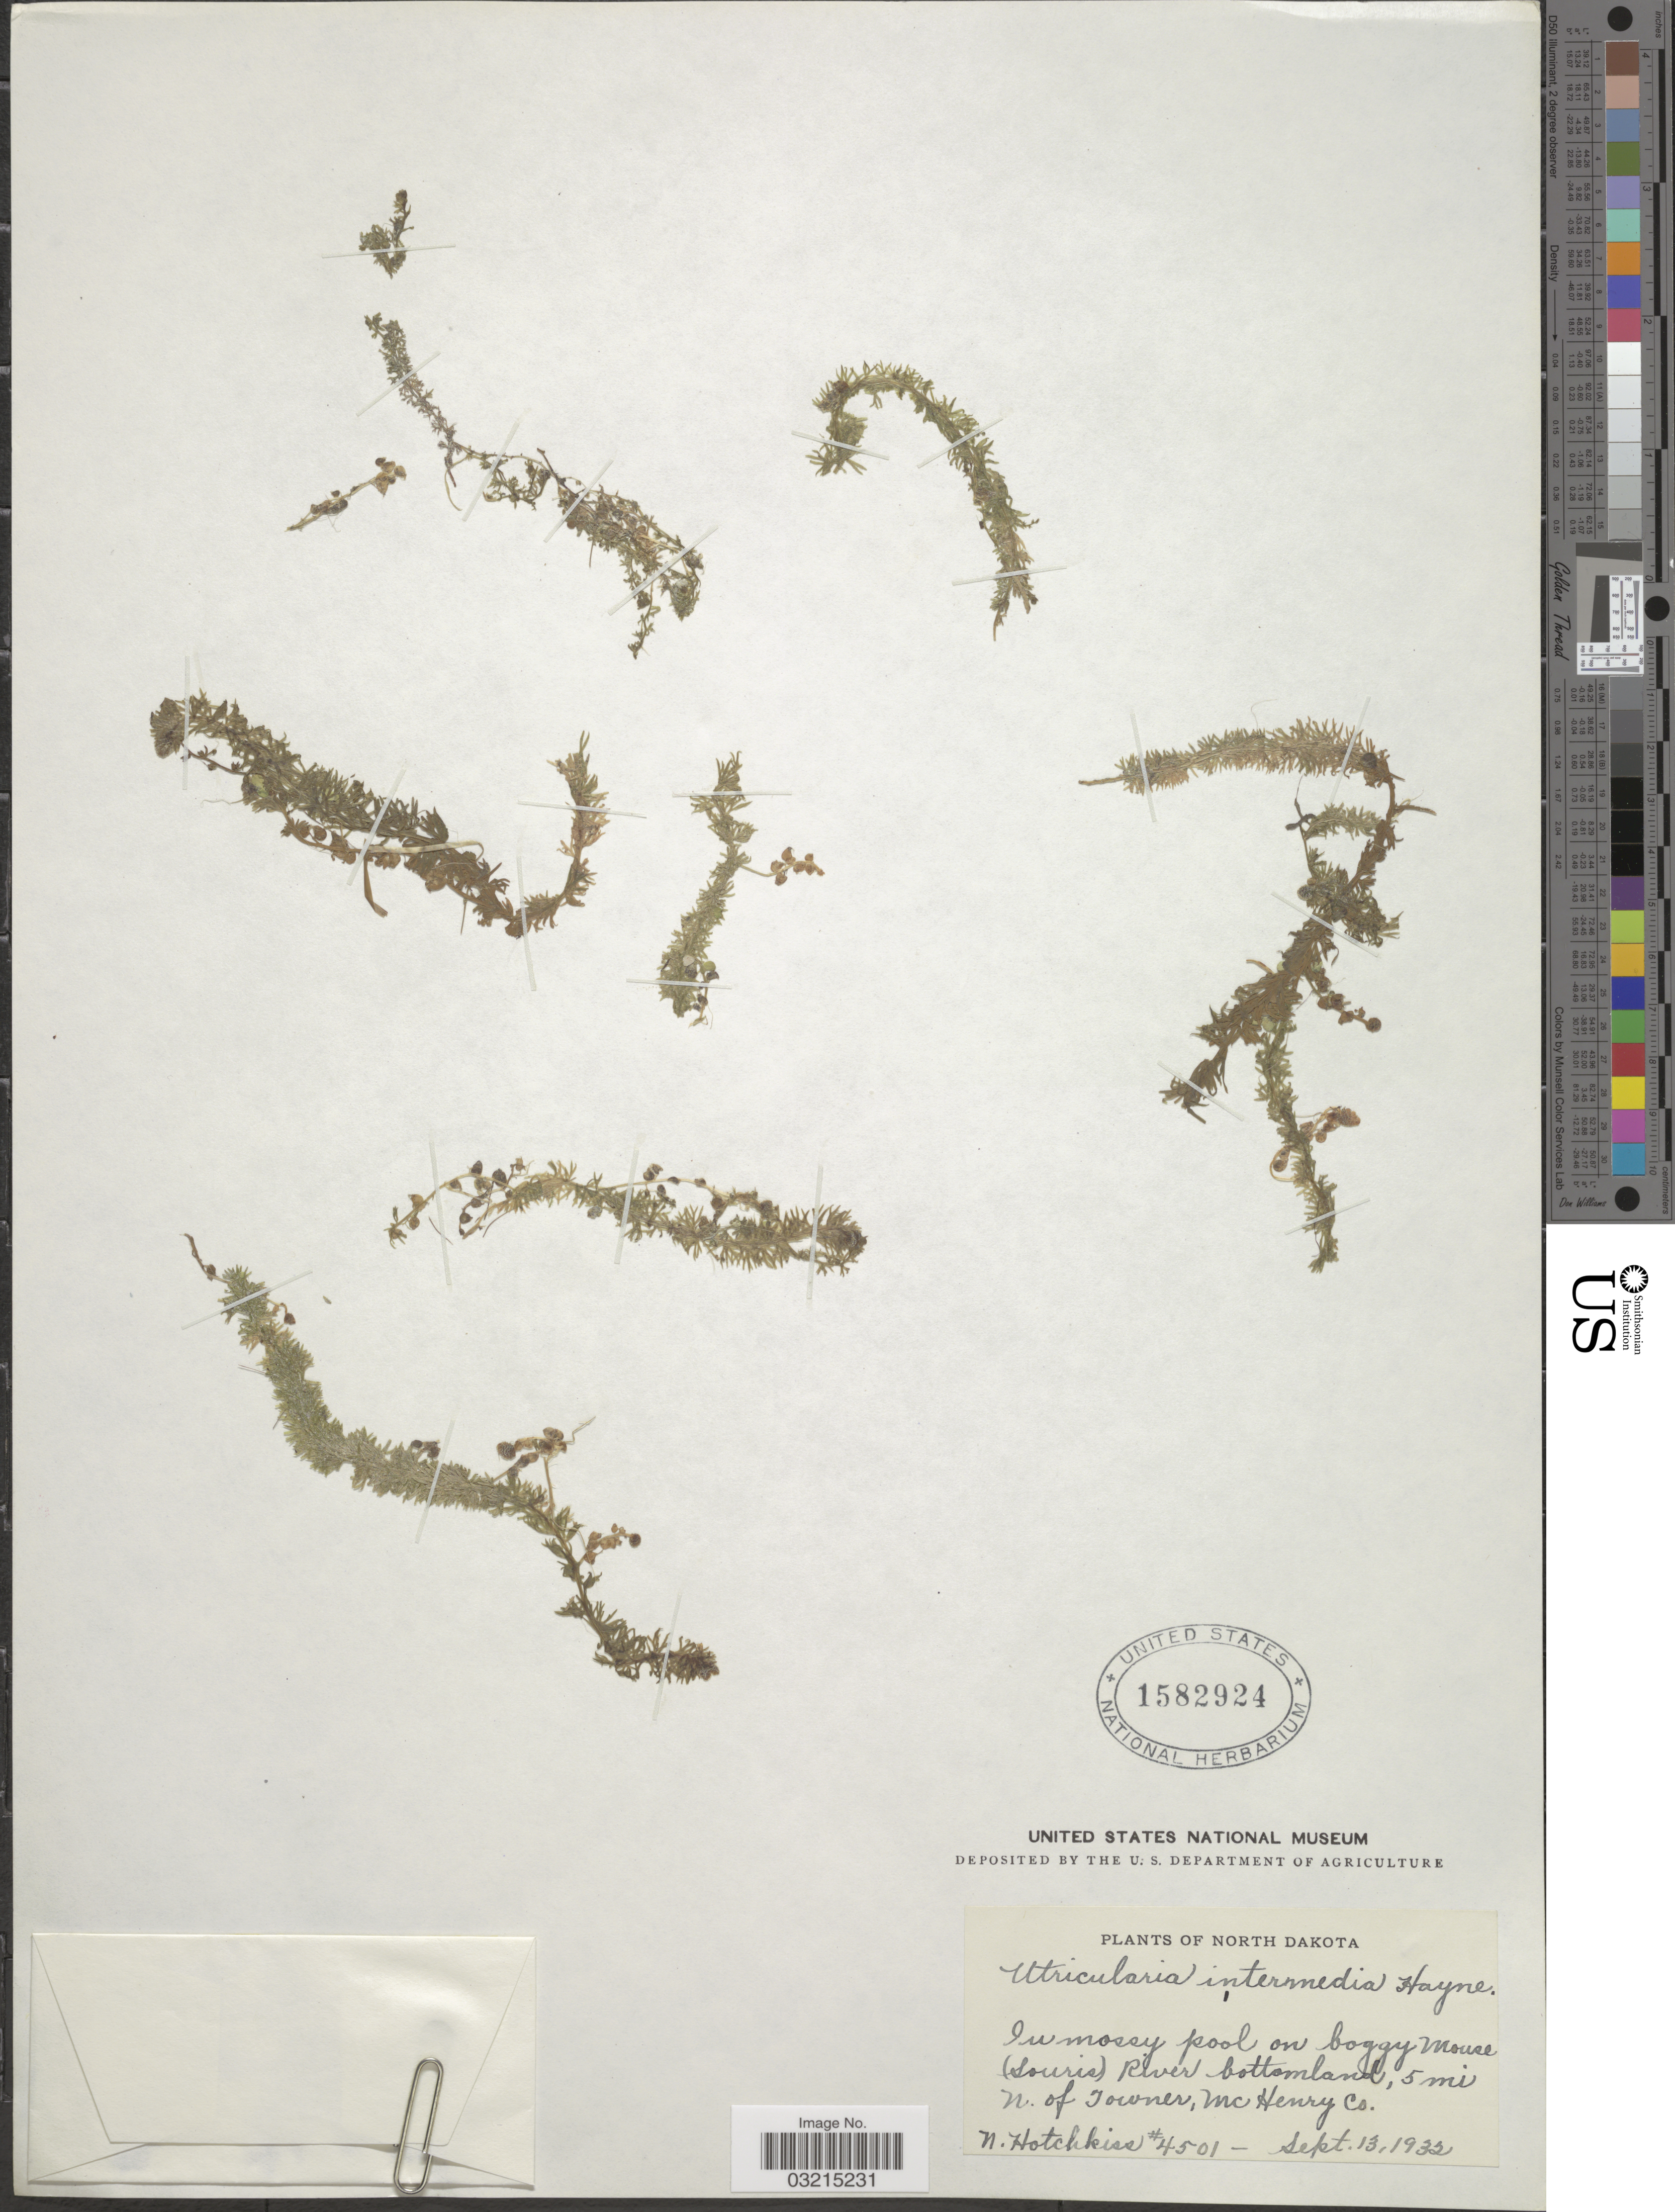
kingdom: Plantae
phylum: Tracheophyta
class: Magnoliopsida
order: Lamiales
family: Lentibulariaceae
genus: Utricularia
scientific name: Utricularia intermedia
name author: Hayne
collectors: N. Hotchkiss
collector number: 4501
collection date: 1932-09-13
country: United States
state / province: North Dakota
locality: In mossy pool on boggy Mouse (Souris) River bottomland, 5 mi n. of Towner, Mc Henry Co.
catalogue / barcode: US 1582924